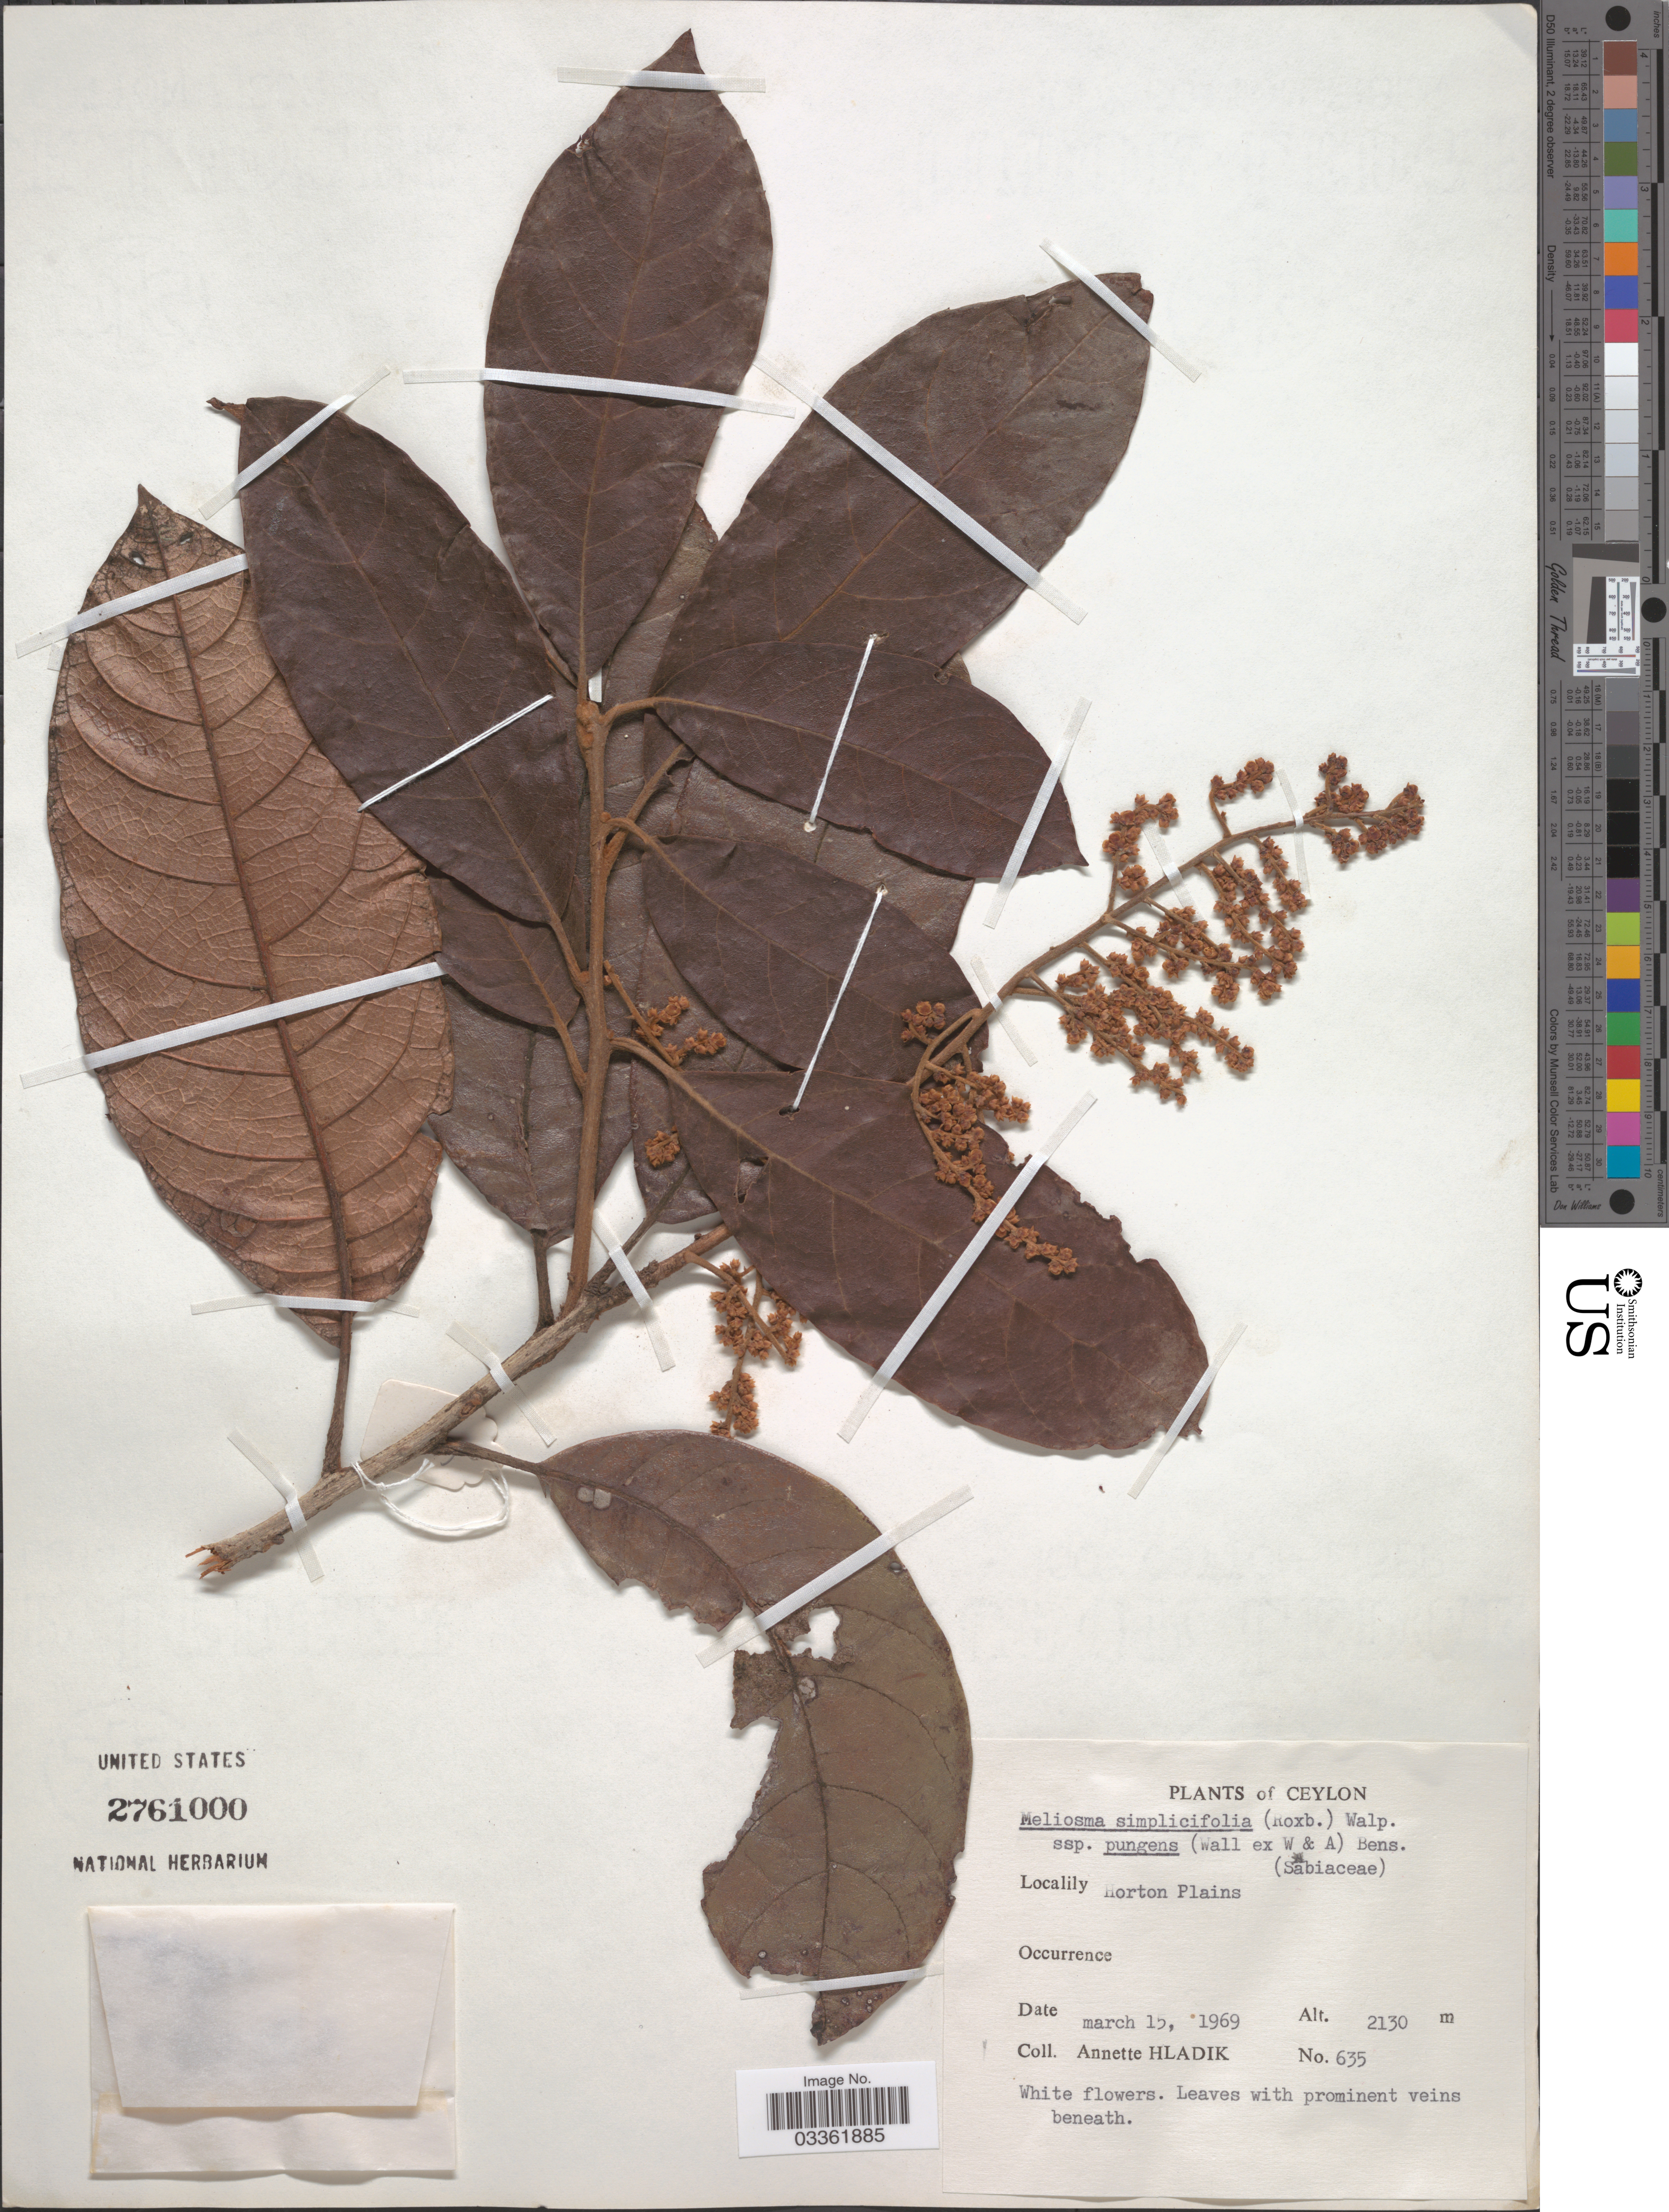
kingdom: Plantae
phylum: Tracheophyta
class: Magnoliopsida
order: Proteales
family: Sabiaceae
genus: Meliosma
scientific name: Meliosma simplicifolia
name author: (Roxb.) Walp.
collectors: A. Hladik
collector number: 635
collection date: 1969-03-15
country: Sri Lanka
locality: Ceylon, Horton Plains.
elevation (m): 2130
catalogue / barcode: US 2761000